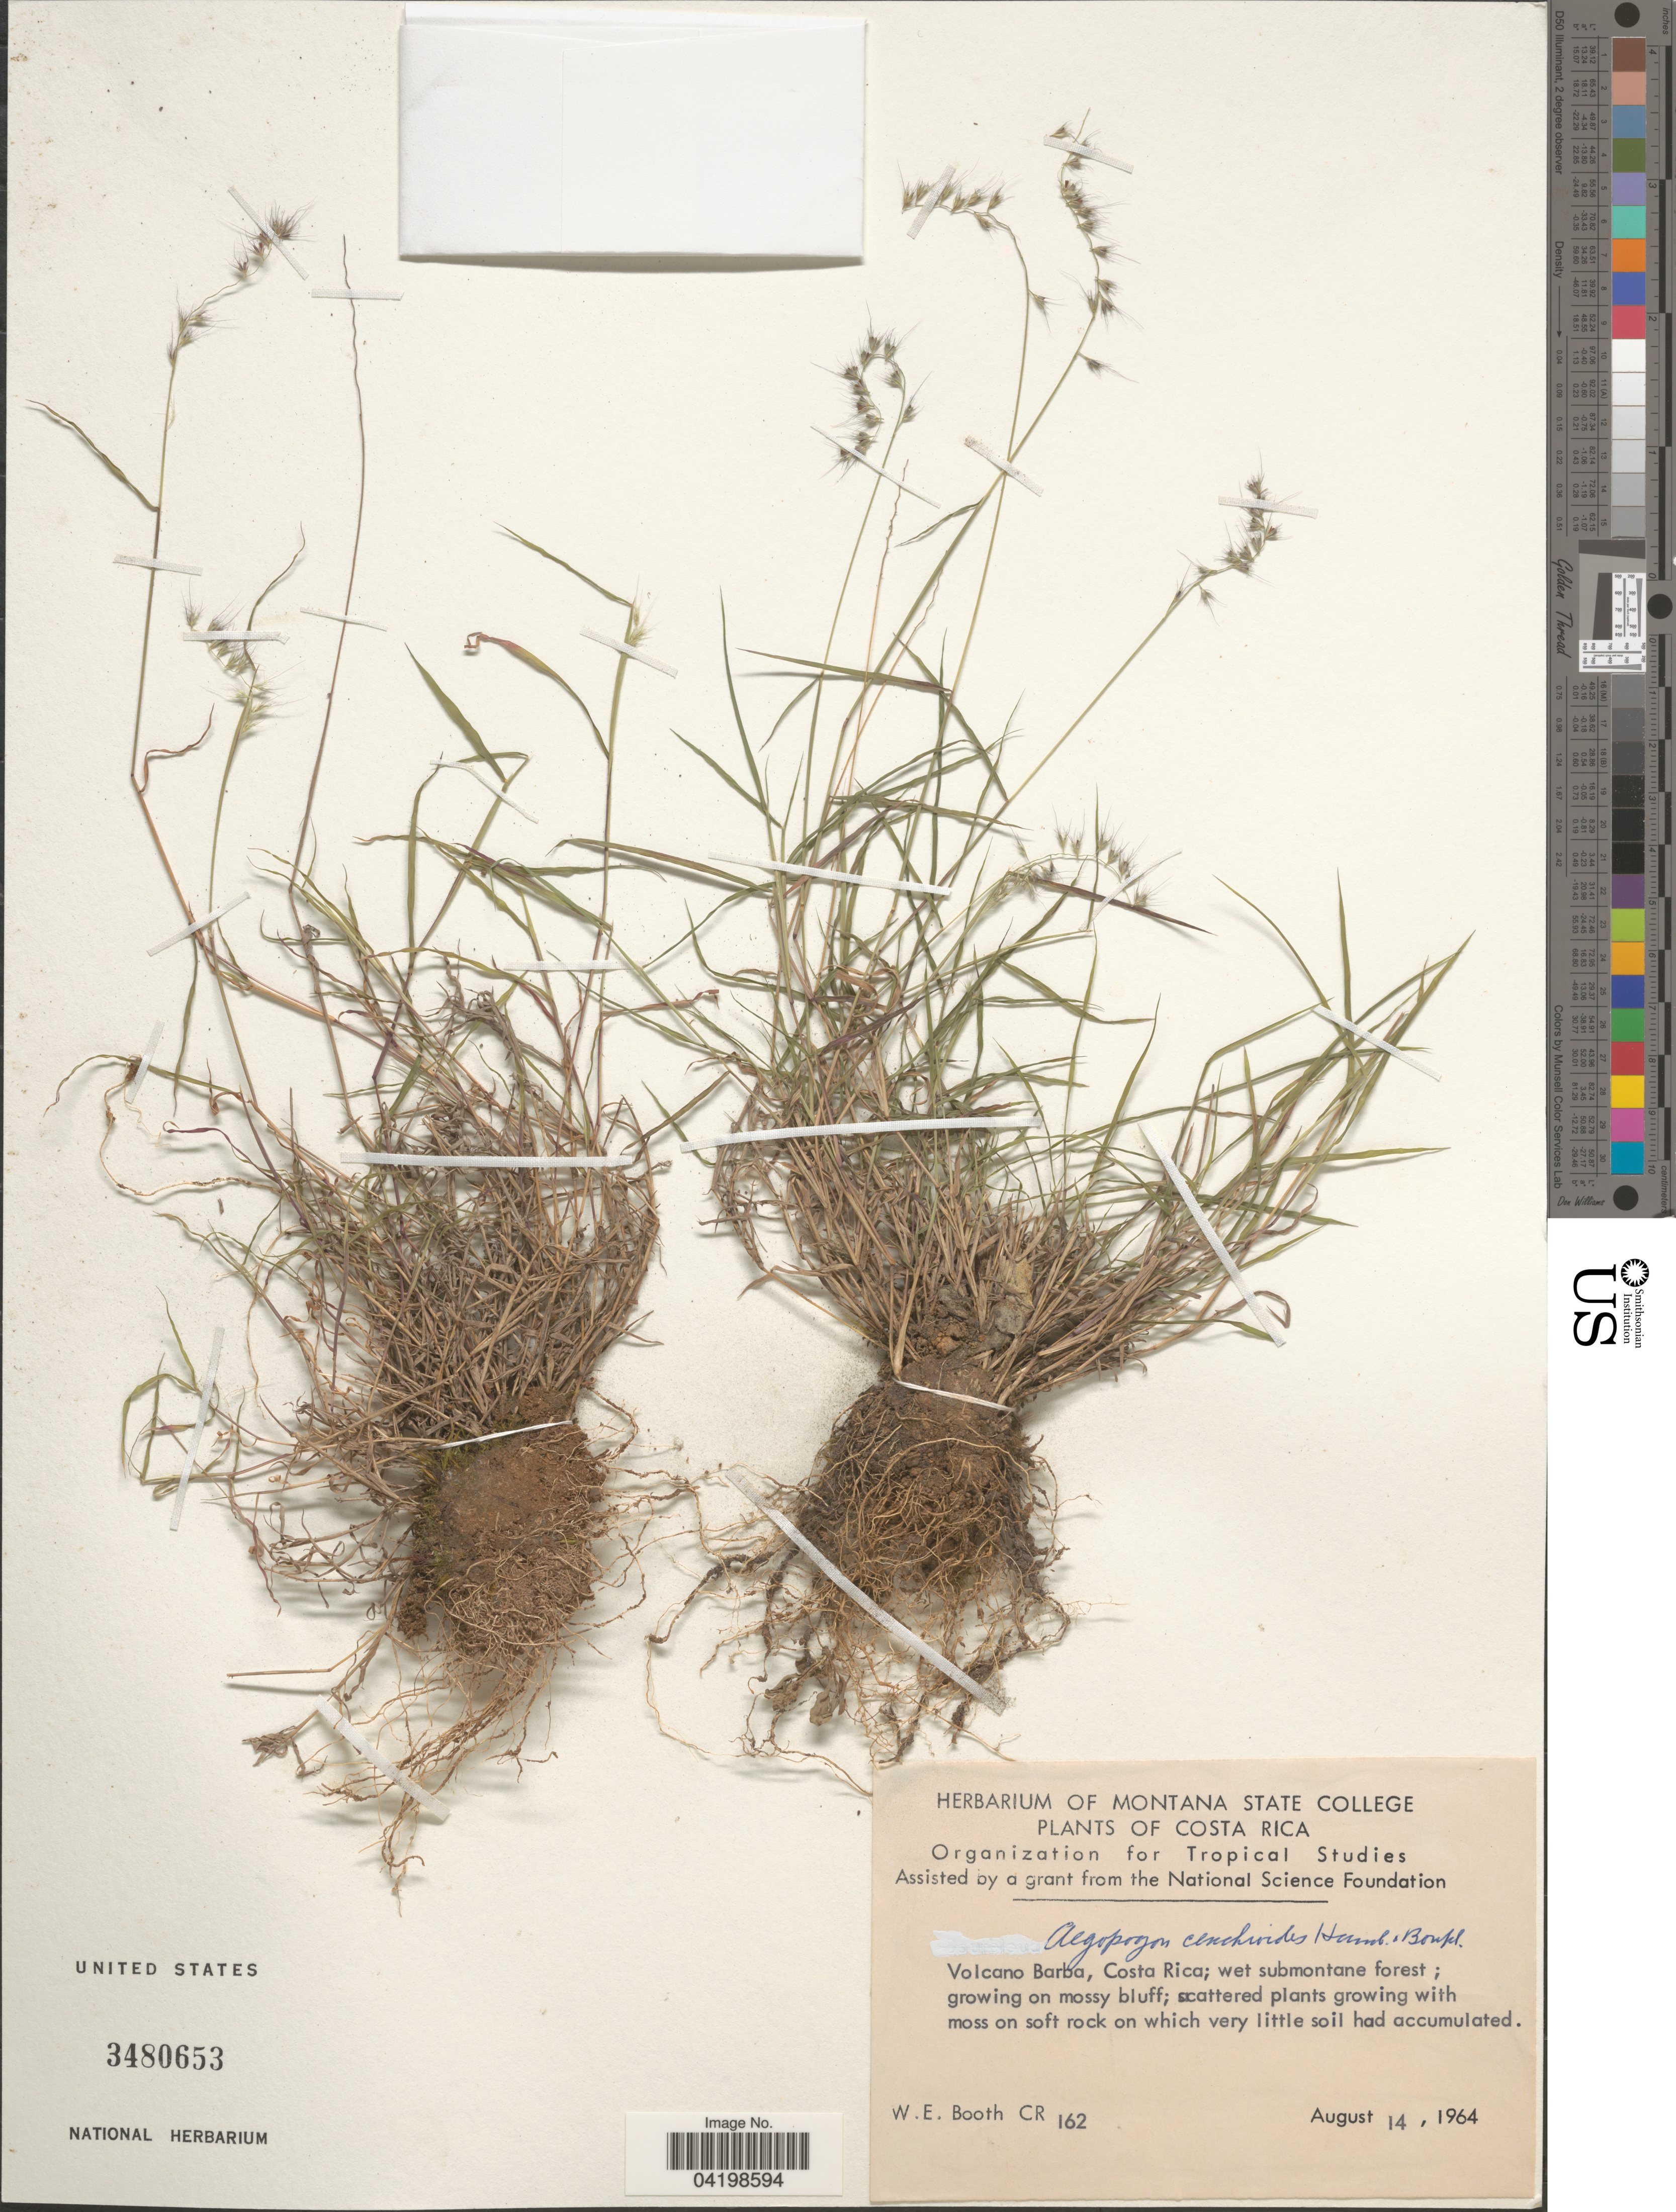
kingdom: Plantae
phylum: Tracheophyta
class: Liliopsida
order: Poales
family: Poaceae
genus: Muhlenbergia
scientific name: Muhlenbergia cenchroides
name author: (Humb. & Bonpl. ex Willd.) P.M. Peterson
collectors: W. Booth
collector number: CR 162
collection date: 1964-08-14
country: Costa Rica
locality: Volcano Barba.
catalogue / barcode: US 3480653